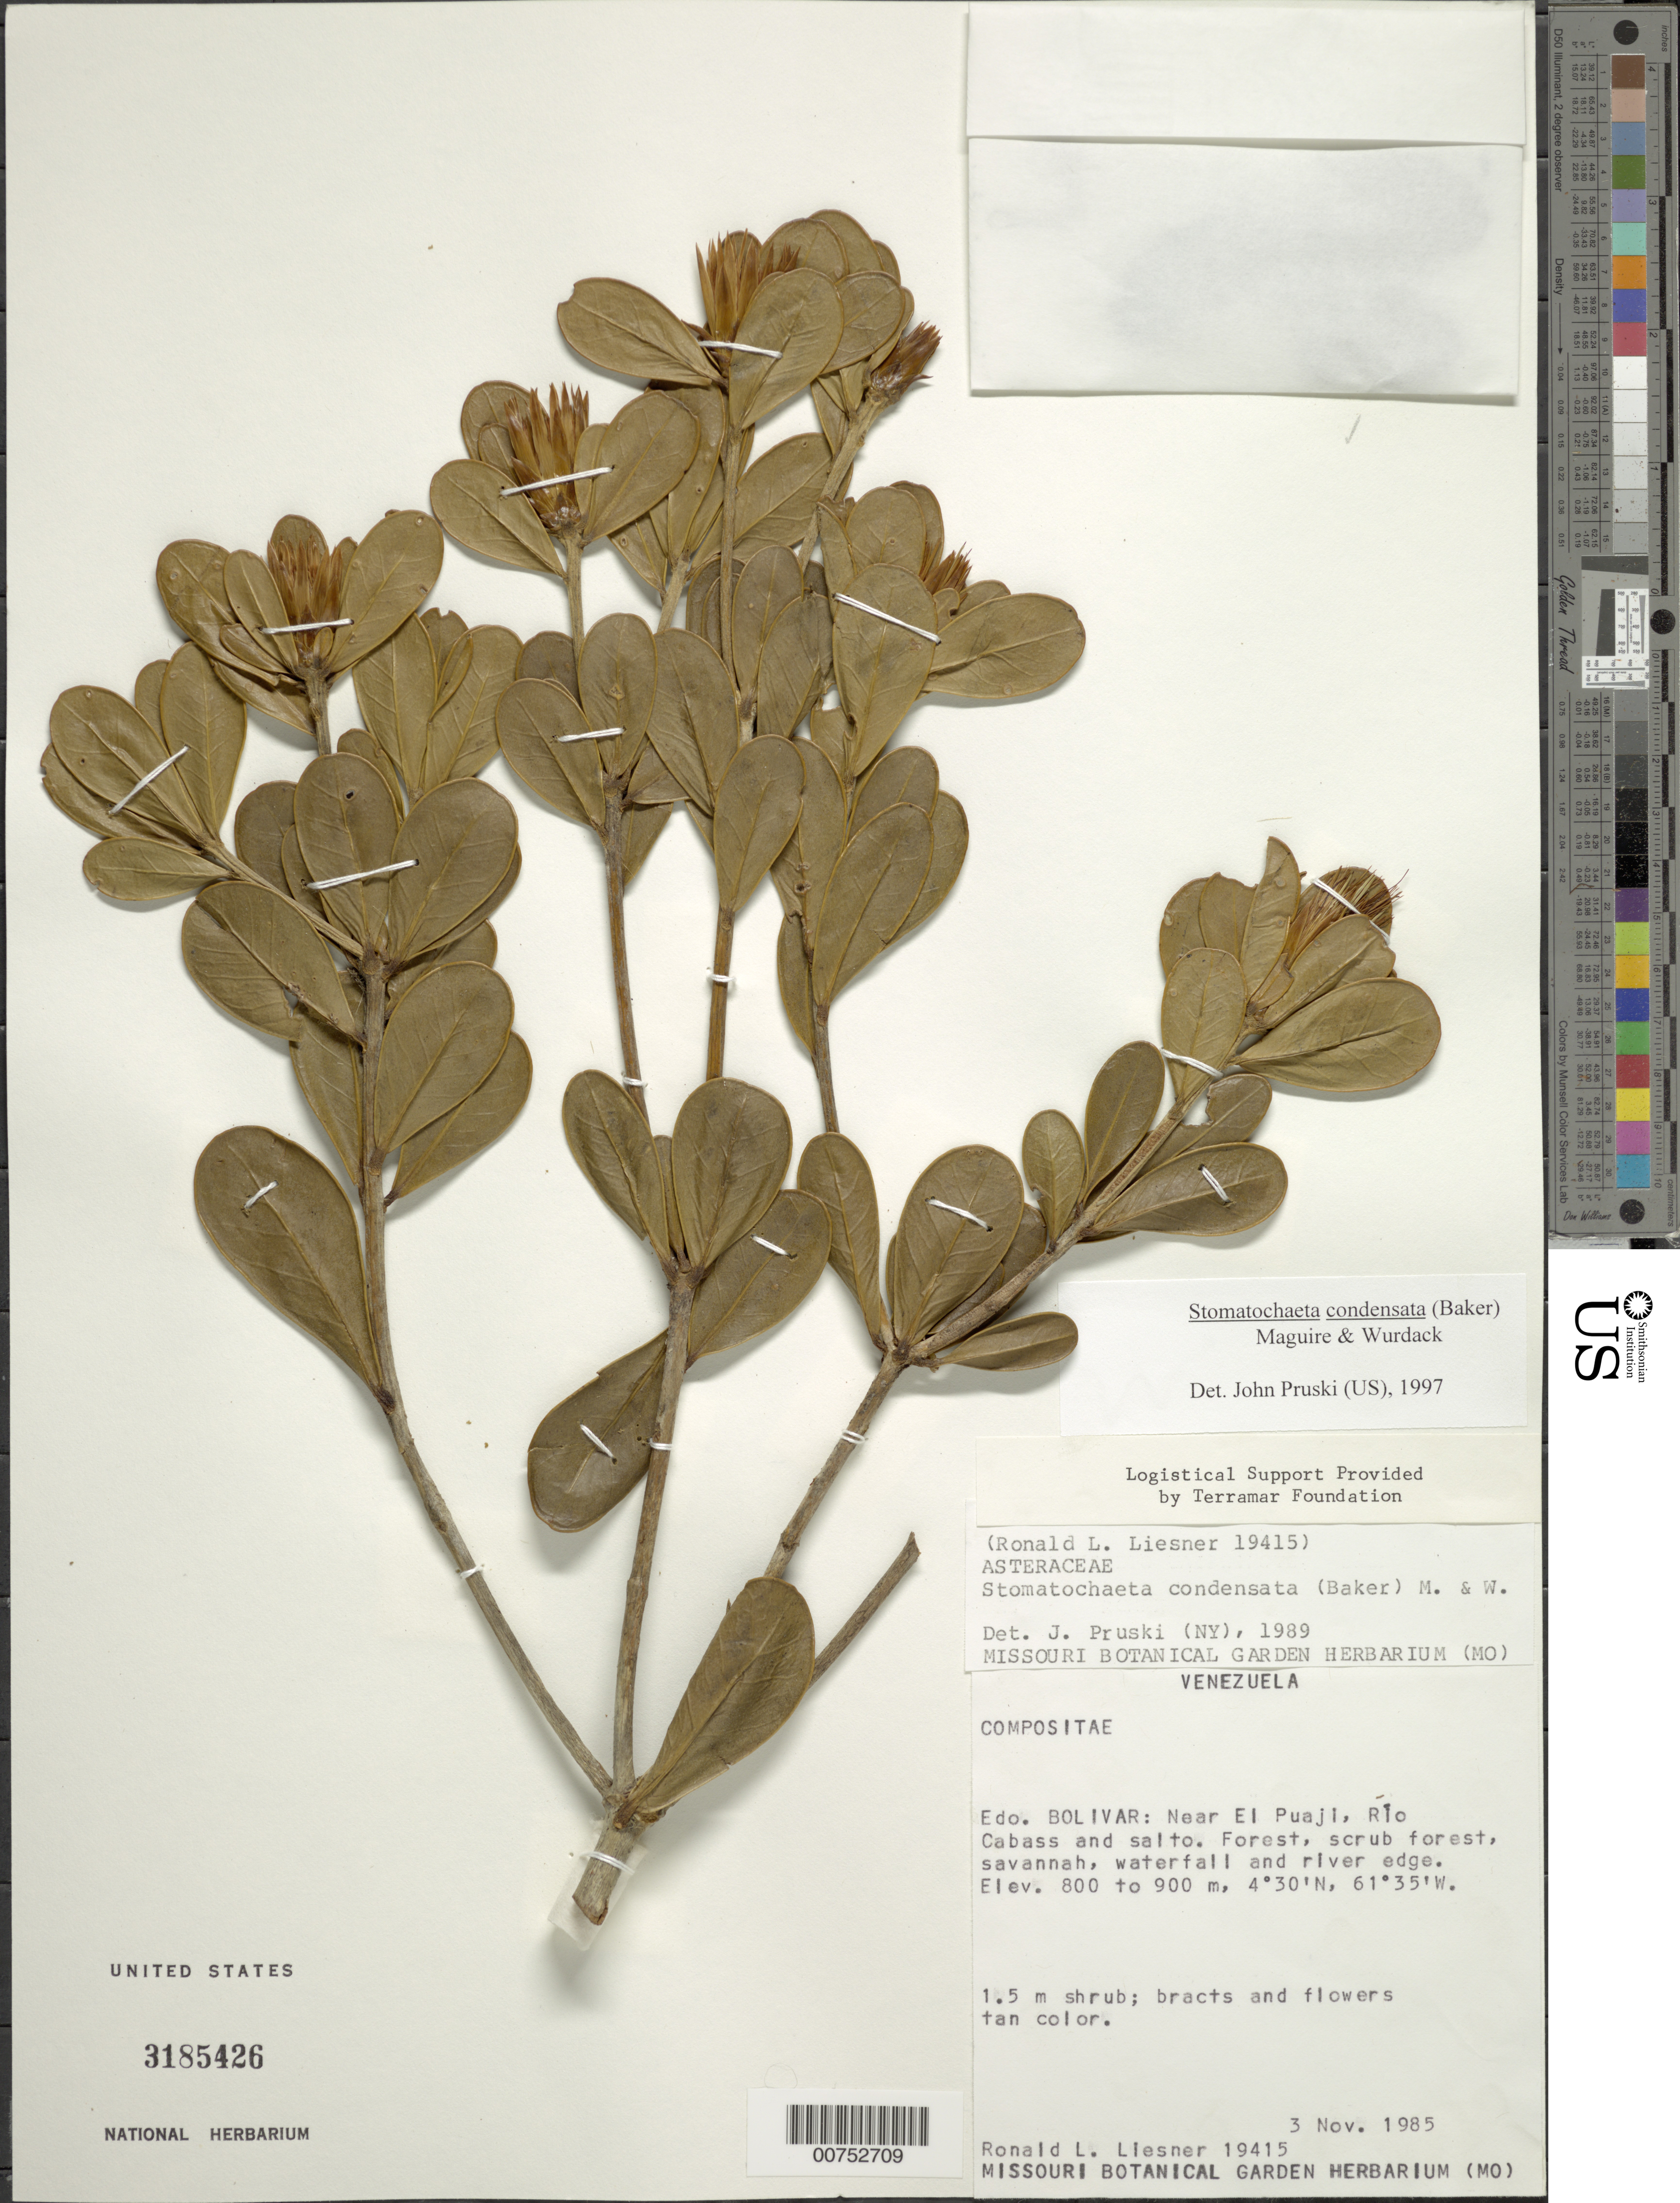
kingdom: Plantae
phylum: Tracheophyta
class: Magnoliopsida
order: Asterales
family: Asteraceae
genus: Stomatochaeta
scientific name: Stomatochaeta condensata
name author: (Baker) Maguire & Wurdack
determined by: Pruski, J. F.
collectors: R. L. Liesner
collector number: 19415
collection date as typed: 3-Nov-85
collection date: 1985-11-03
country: Venezuela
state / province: Bolívar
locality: El Pauji, Río Cabass and salto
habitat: Forest, scrub forest, savanna, waterfall and river edge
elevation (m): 800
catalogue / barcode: US 3185426